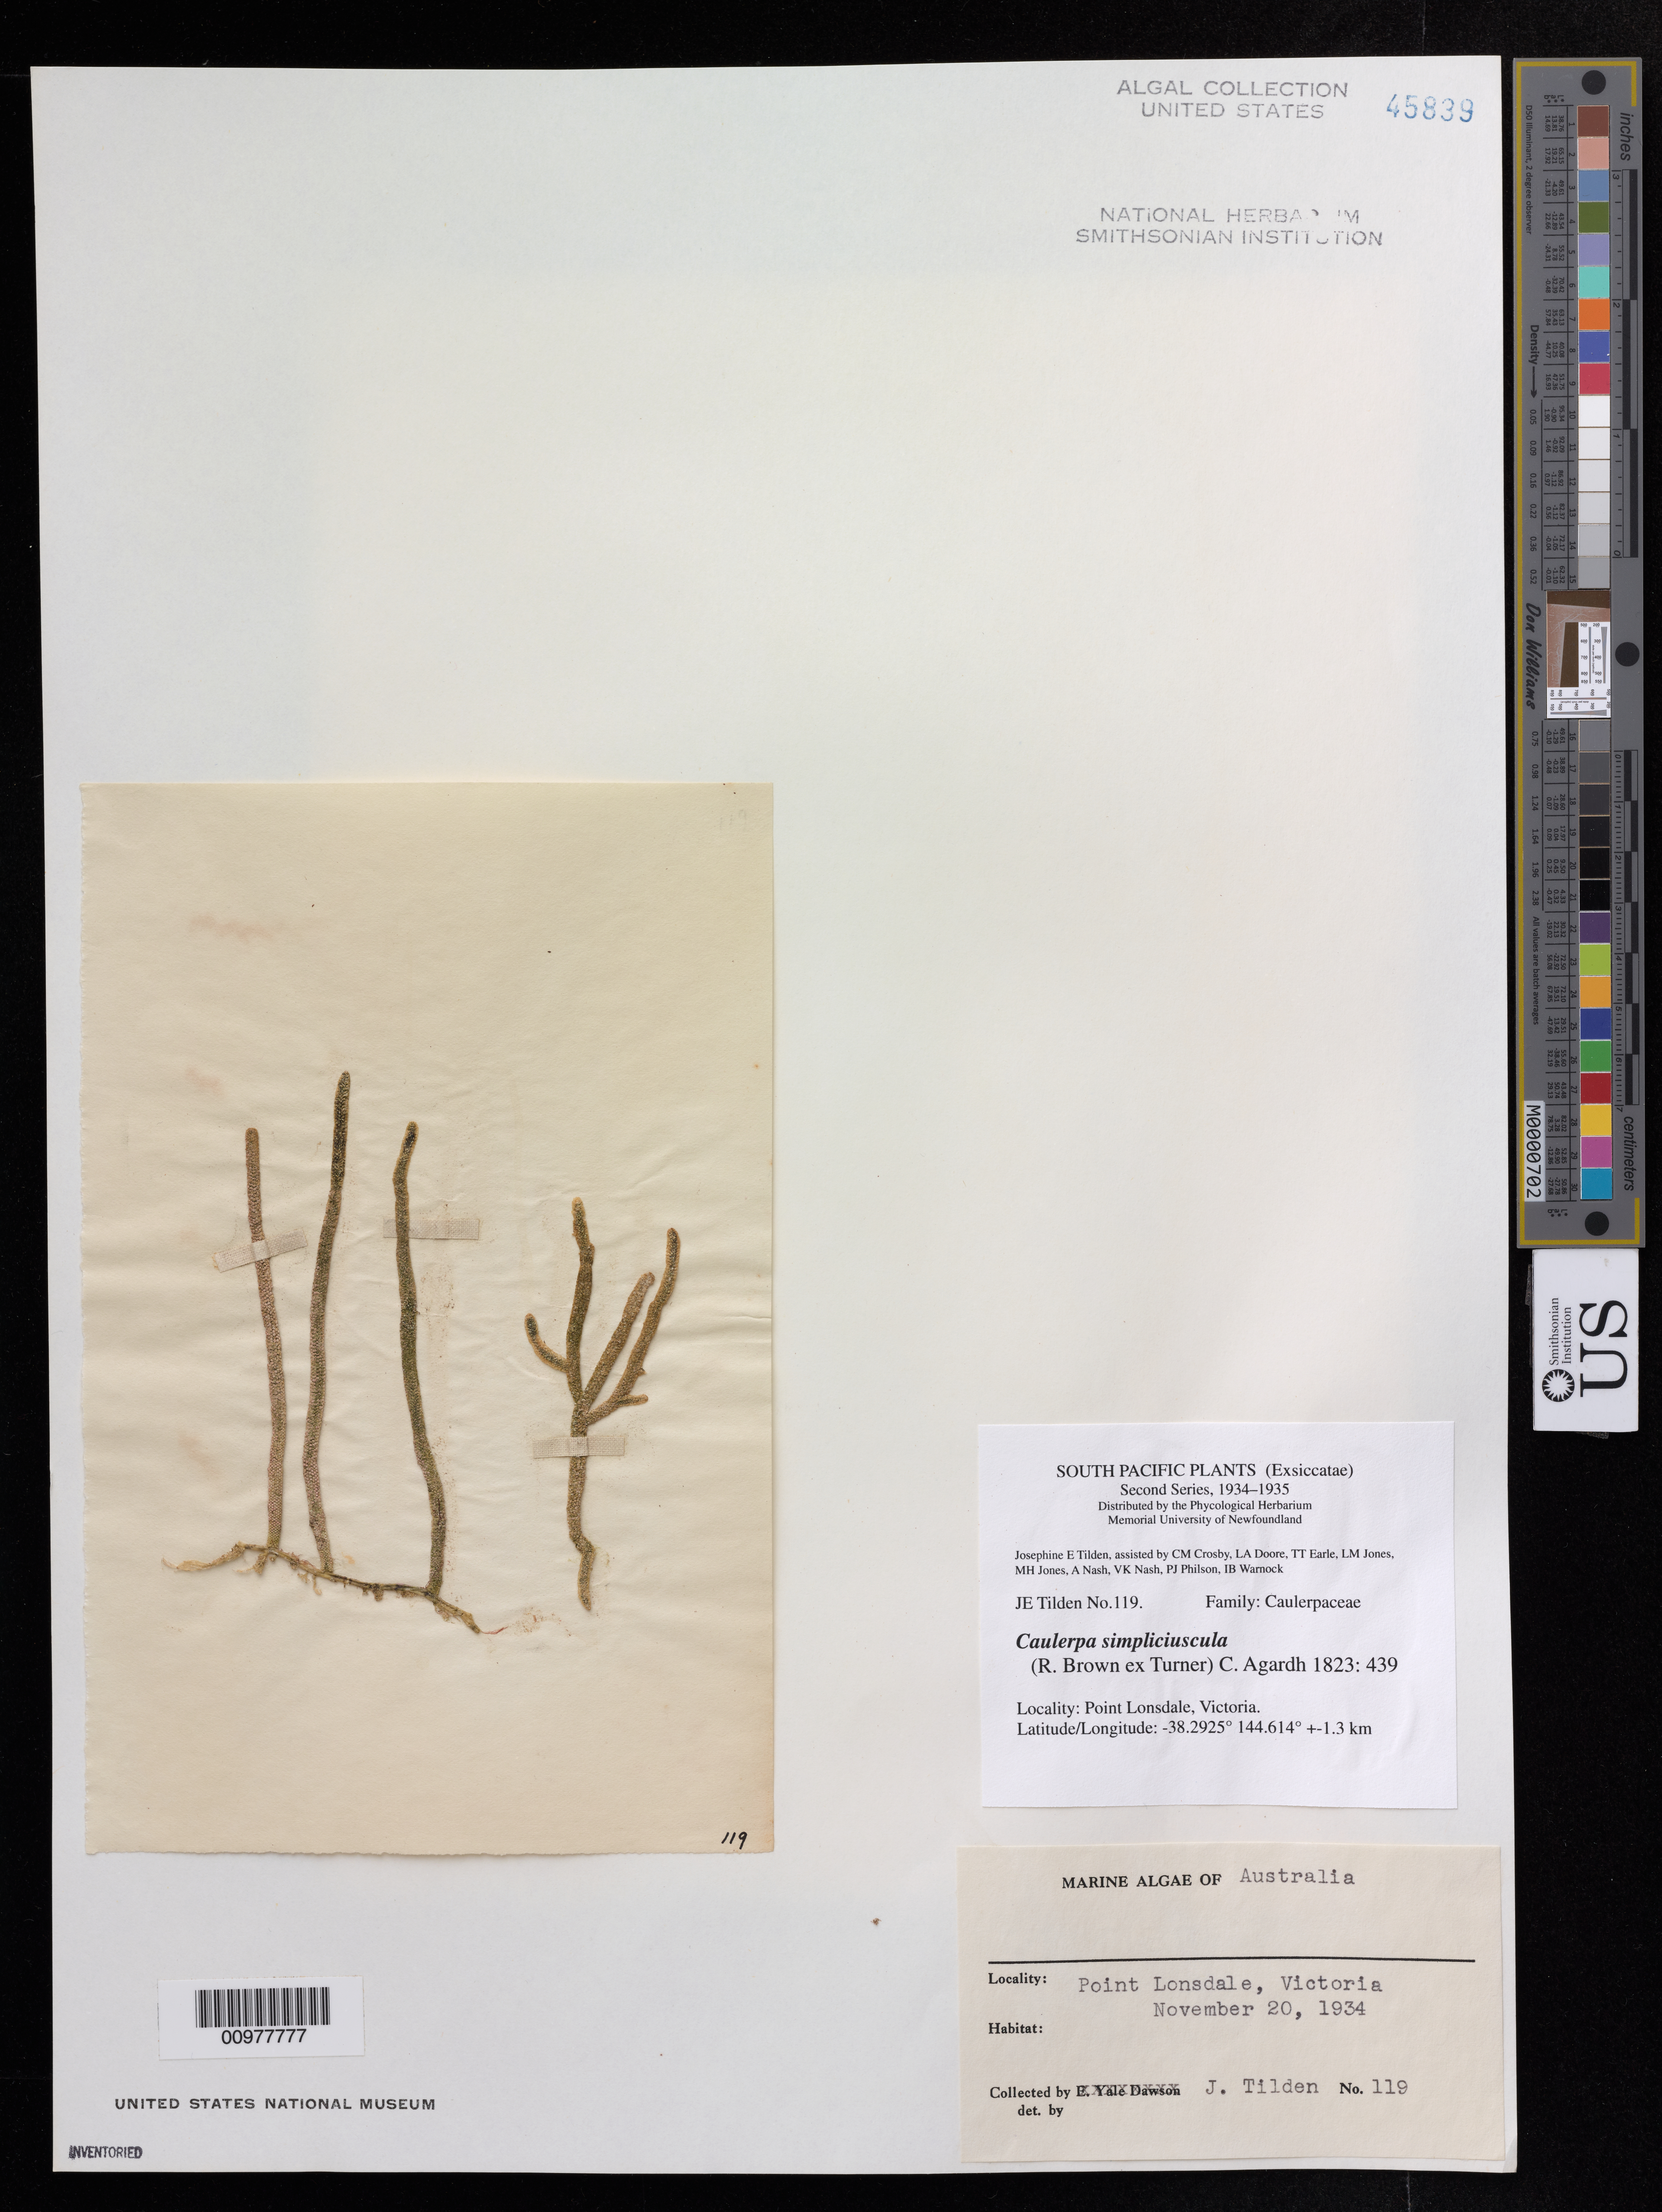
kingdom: Plantae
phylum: Chlorophyta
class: Ulvophyceae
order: Bryopsidales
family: Caulerpaceae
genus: Caulerpa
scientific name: Caulerpa simpliciuscula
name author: (R.Brown ex Turner) C. Agardh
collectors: J. E. Tilden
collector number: JET 119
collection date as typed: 20 Nov 1934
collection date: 1934-11-20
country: Australia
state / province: Victoria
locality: Point Lonsdale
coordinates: -38.2925, 144.614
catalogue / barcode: US 45839